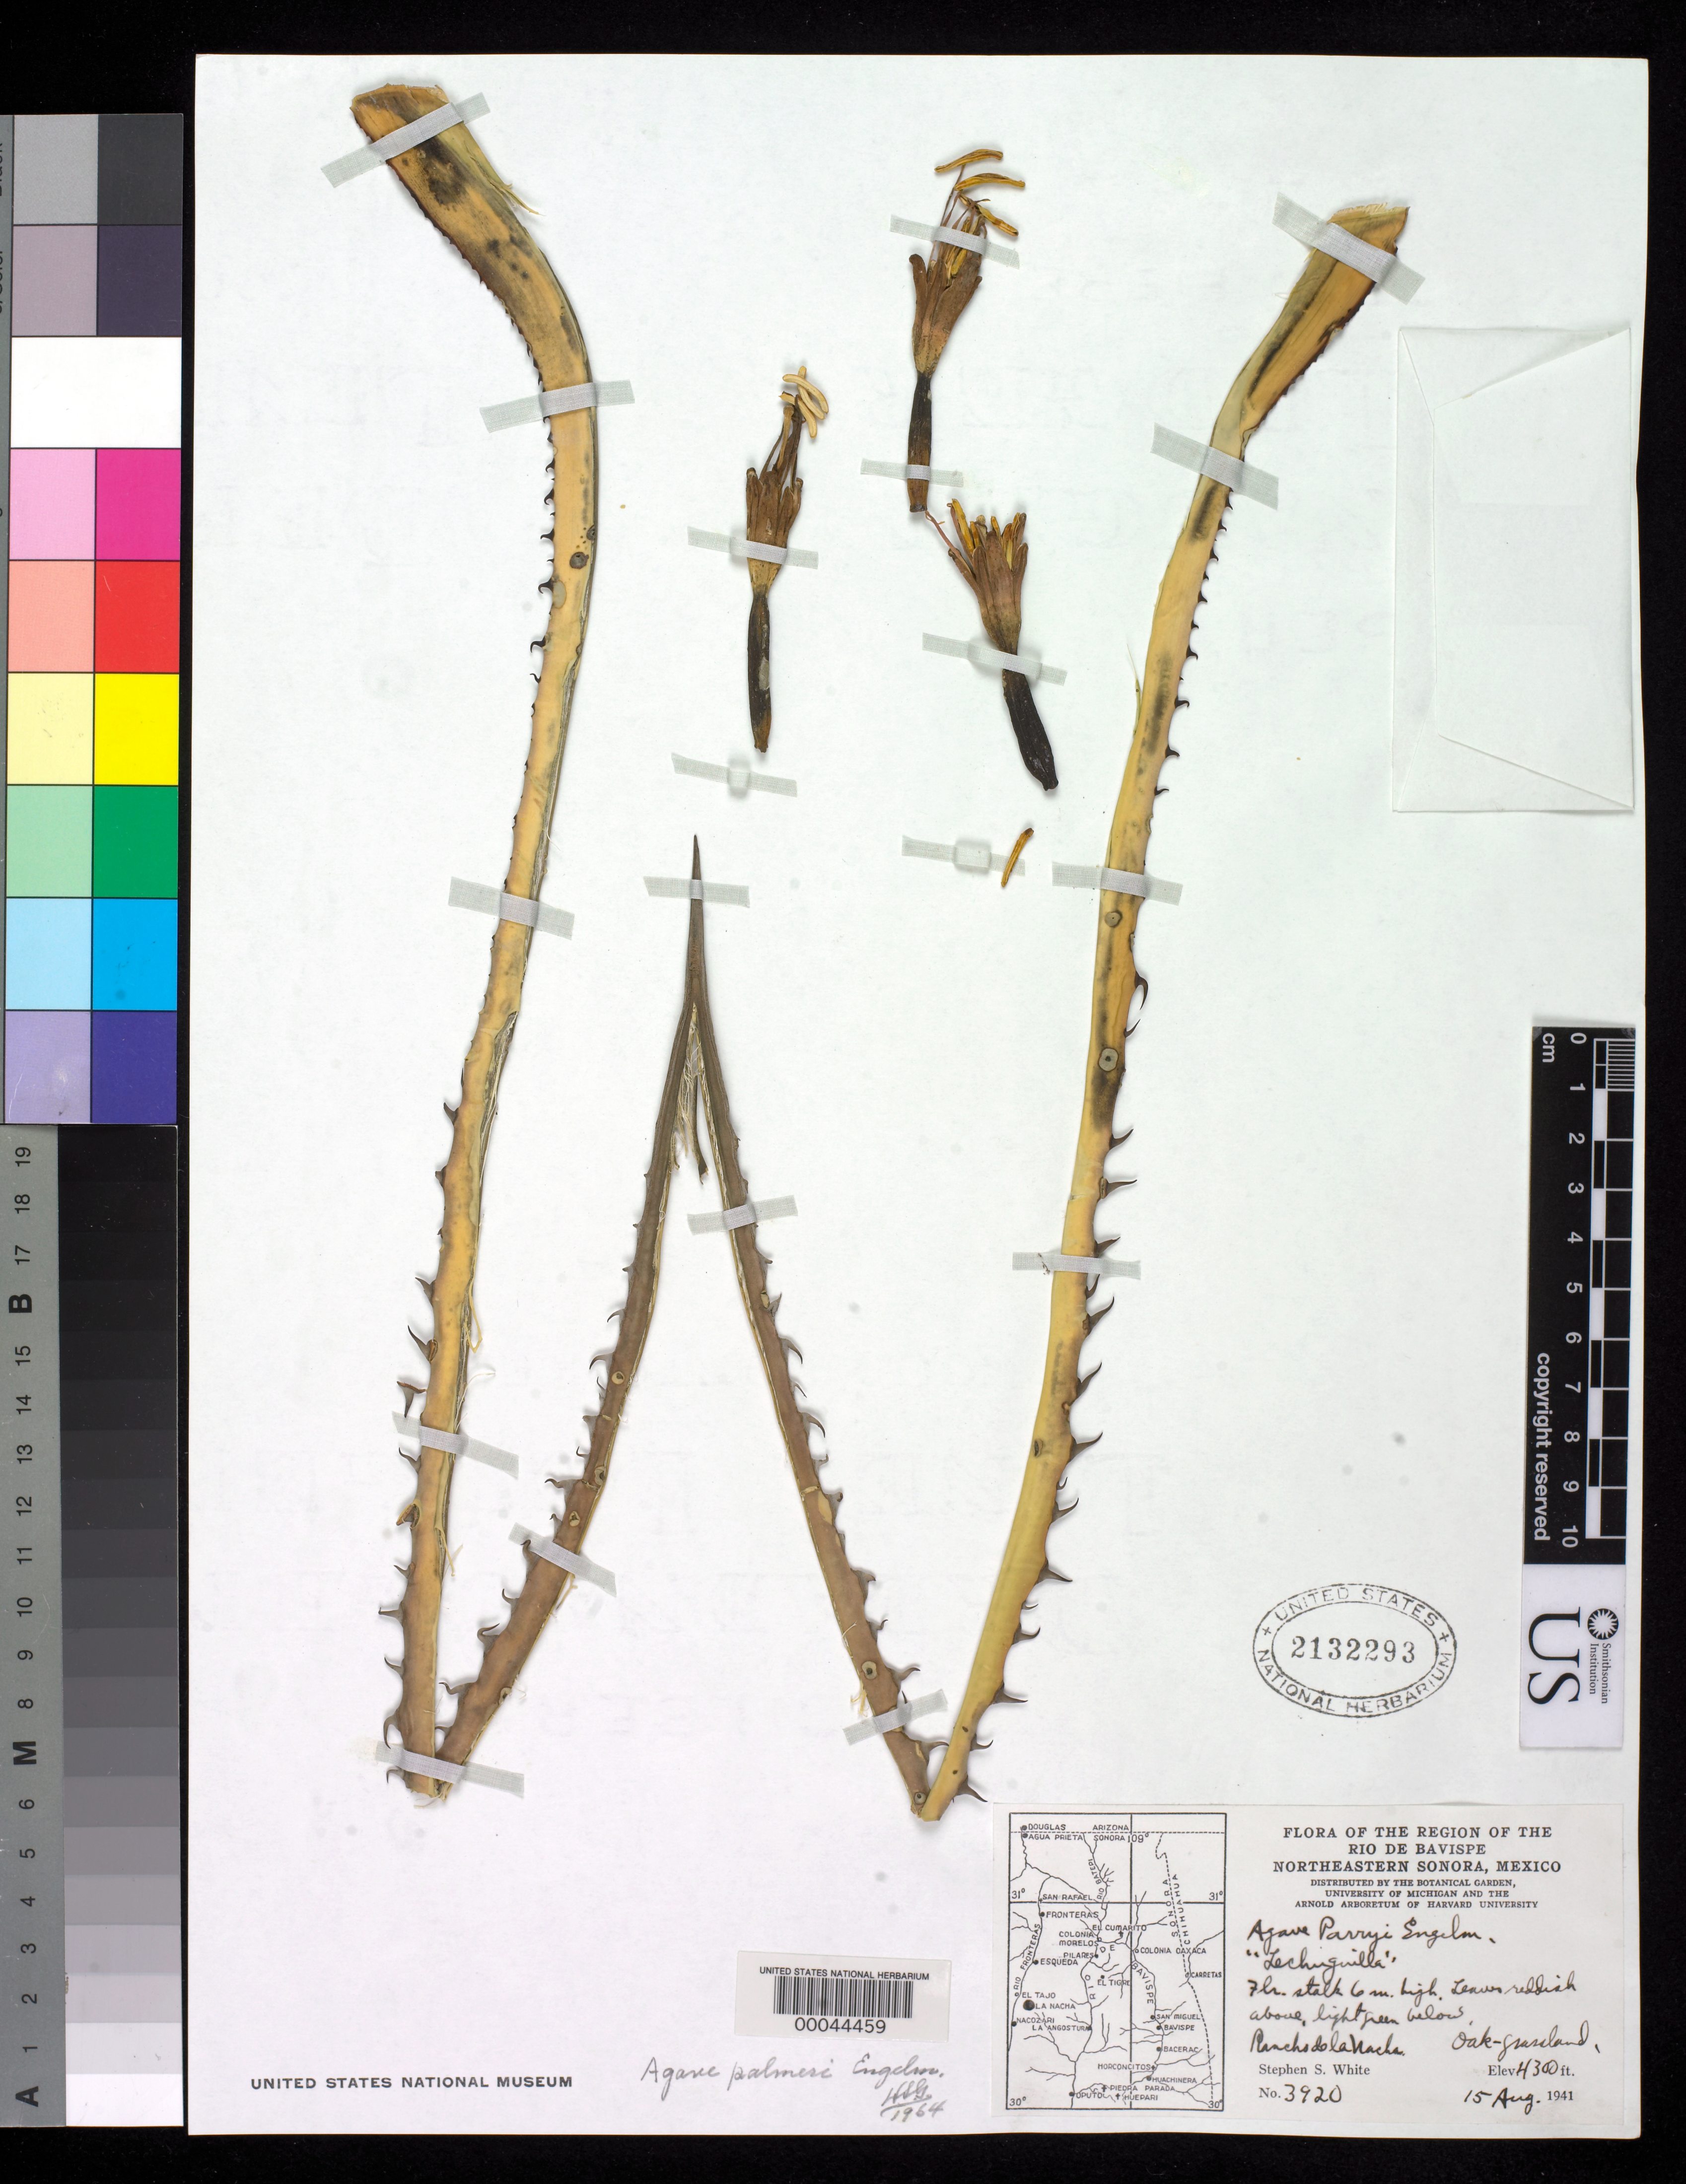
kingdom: Plantae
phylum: Tracheophyta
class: Liliopsida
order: Asparagales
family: Asparagaceae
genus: Agave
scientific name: Agave palmeri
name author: Engelm.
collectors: S. S. White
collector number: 3920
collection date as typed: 15 Aug 1941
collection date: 1941-08-15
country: Mexico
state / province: Sonora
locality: Region of the rio de bavispe, northeastern sonora, rancho de la nacha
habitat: Oak-grassland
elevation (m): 1311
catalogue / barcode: US 2132293